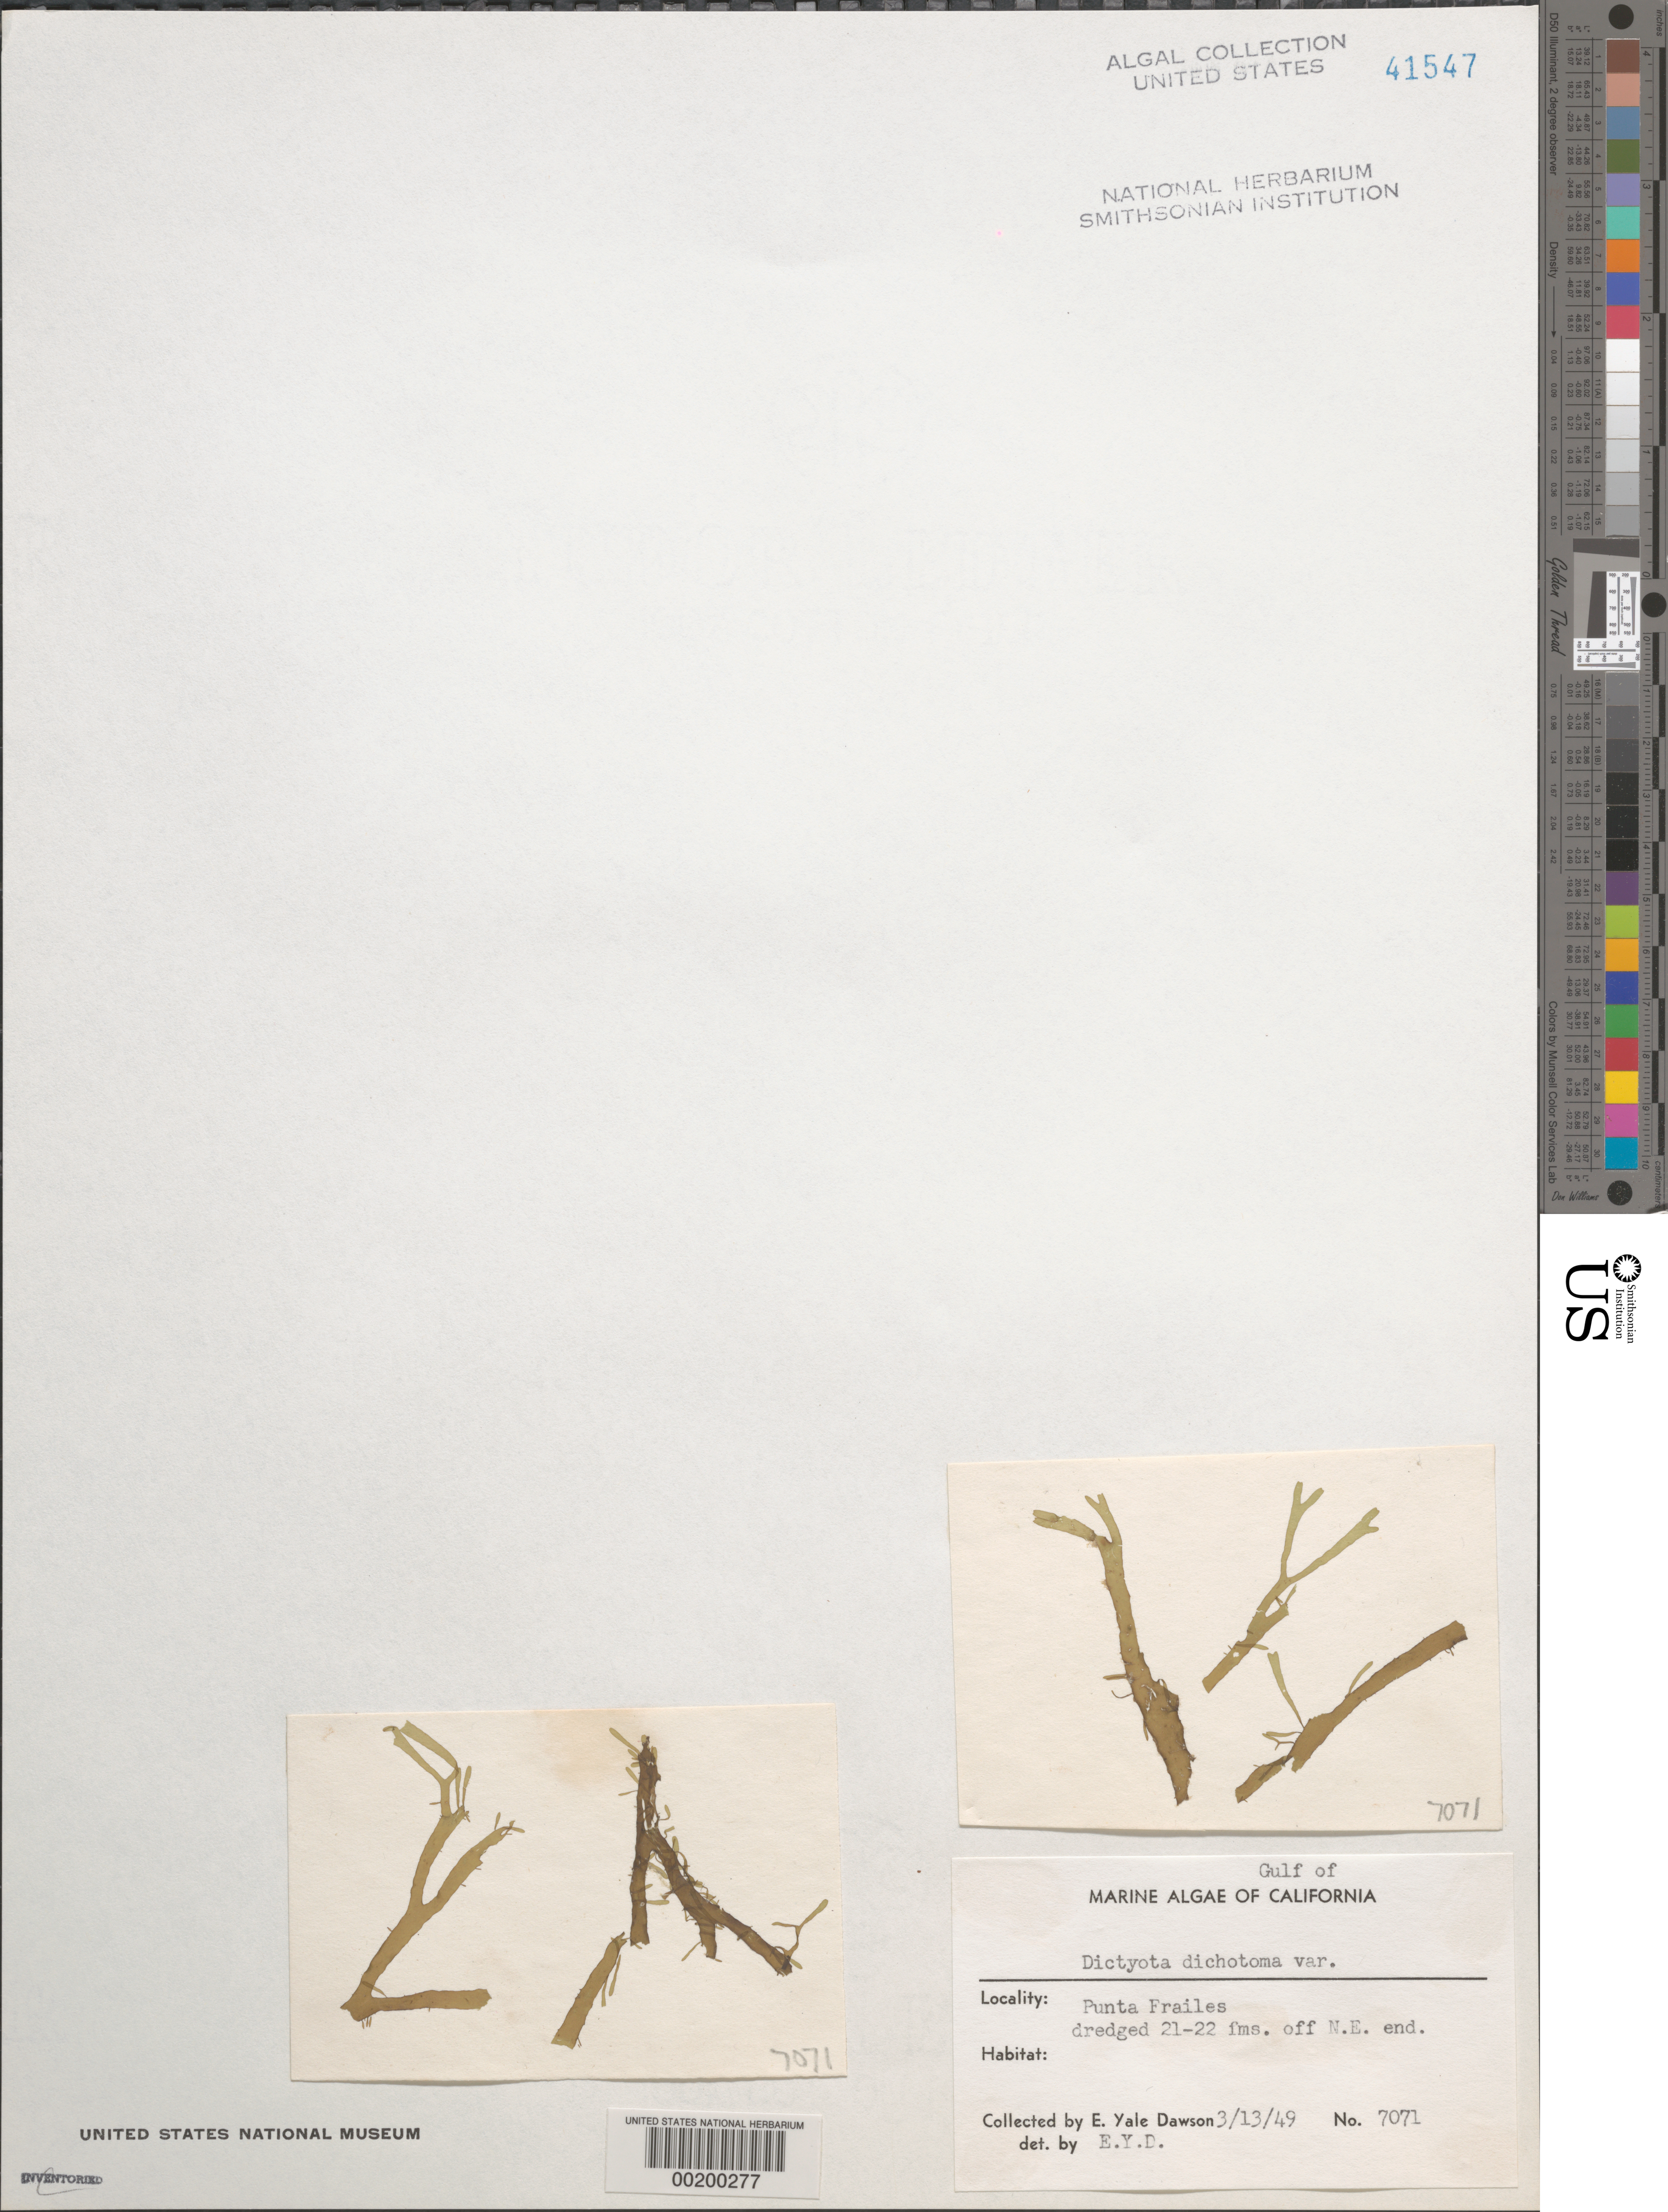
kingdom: Chromista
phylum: Ochrophyta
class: Phaeophyceae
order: Dictyotales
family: Dictyotaceae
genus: Dictyota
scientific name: Dictyota dichotoma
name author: (Huds.) J.V.Lamouroux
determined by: Dawson, E. Y.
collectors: E. Y. Dawson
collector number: EYD 7071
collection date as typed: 13 Mar 1949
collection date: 1949-03-13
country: Mexico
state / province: Baja California Sur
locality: Punta Los Frailes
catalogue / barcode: US 41547